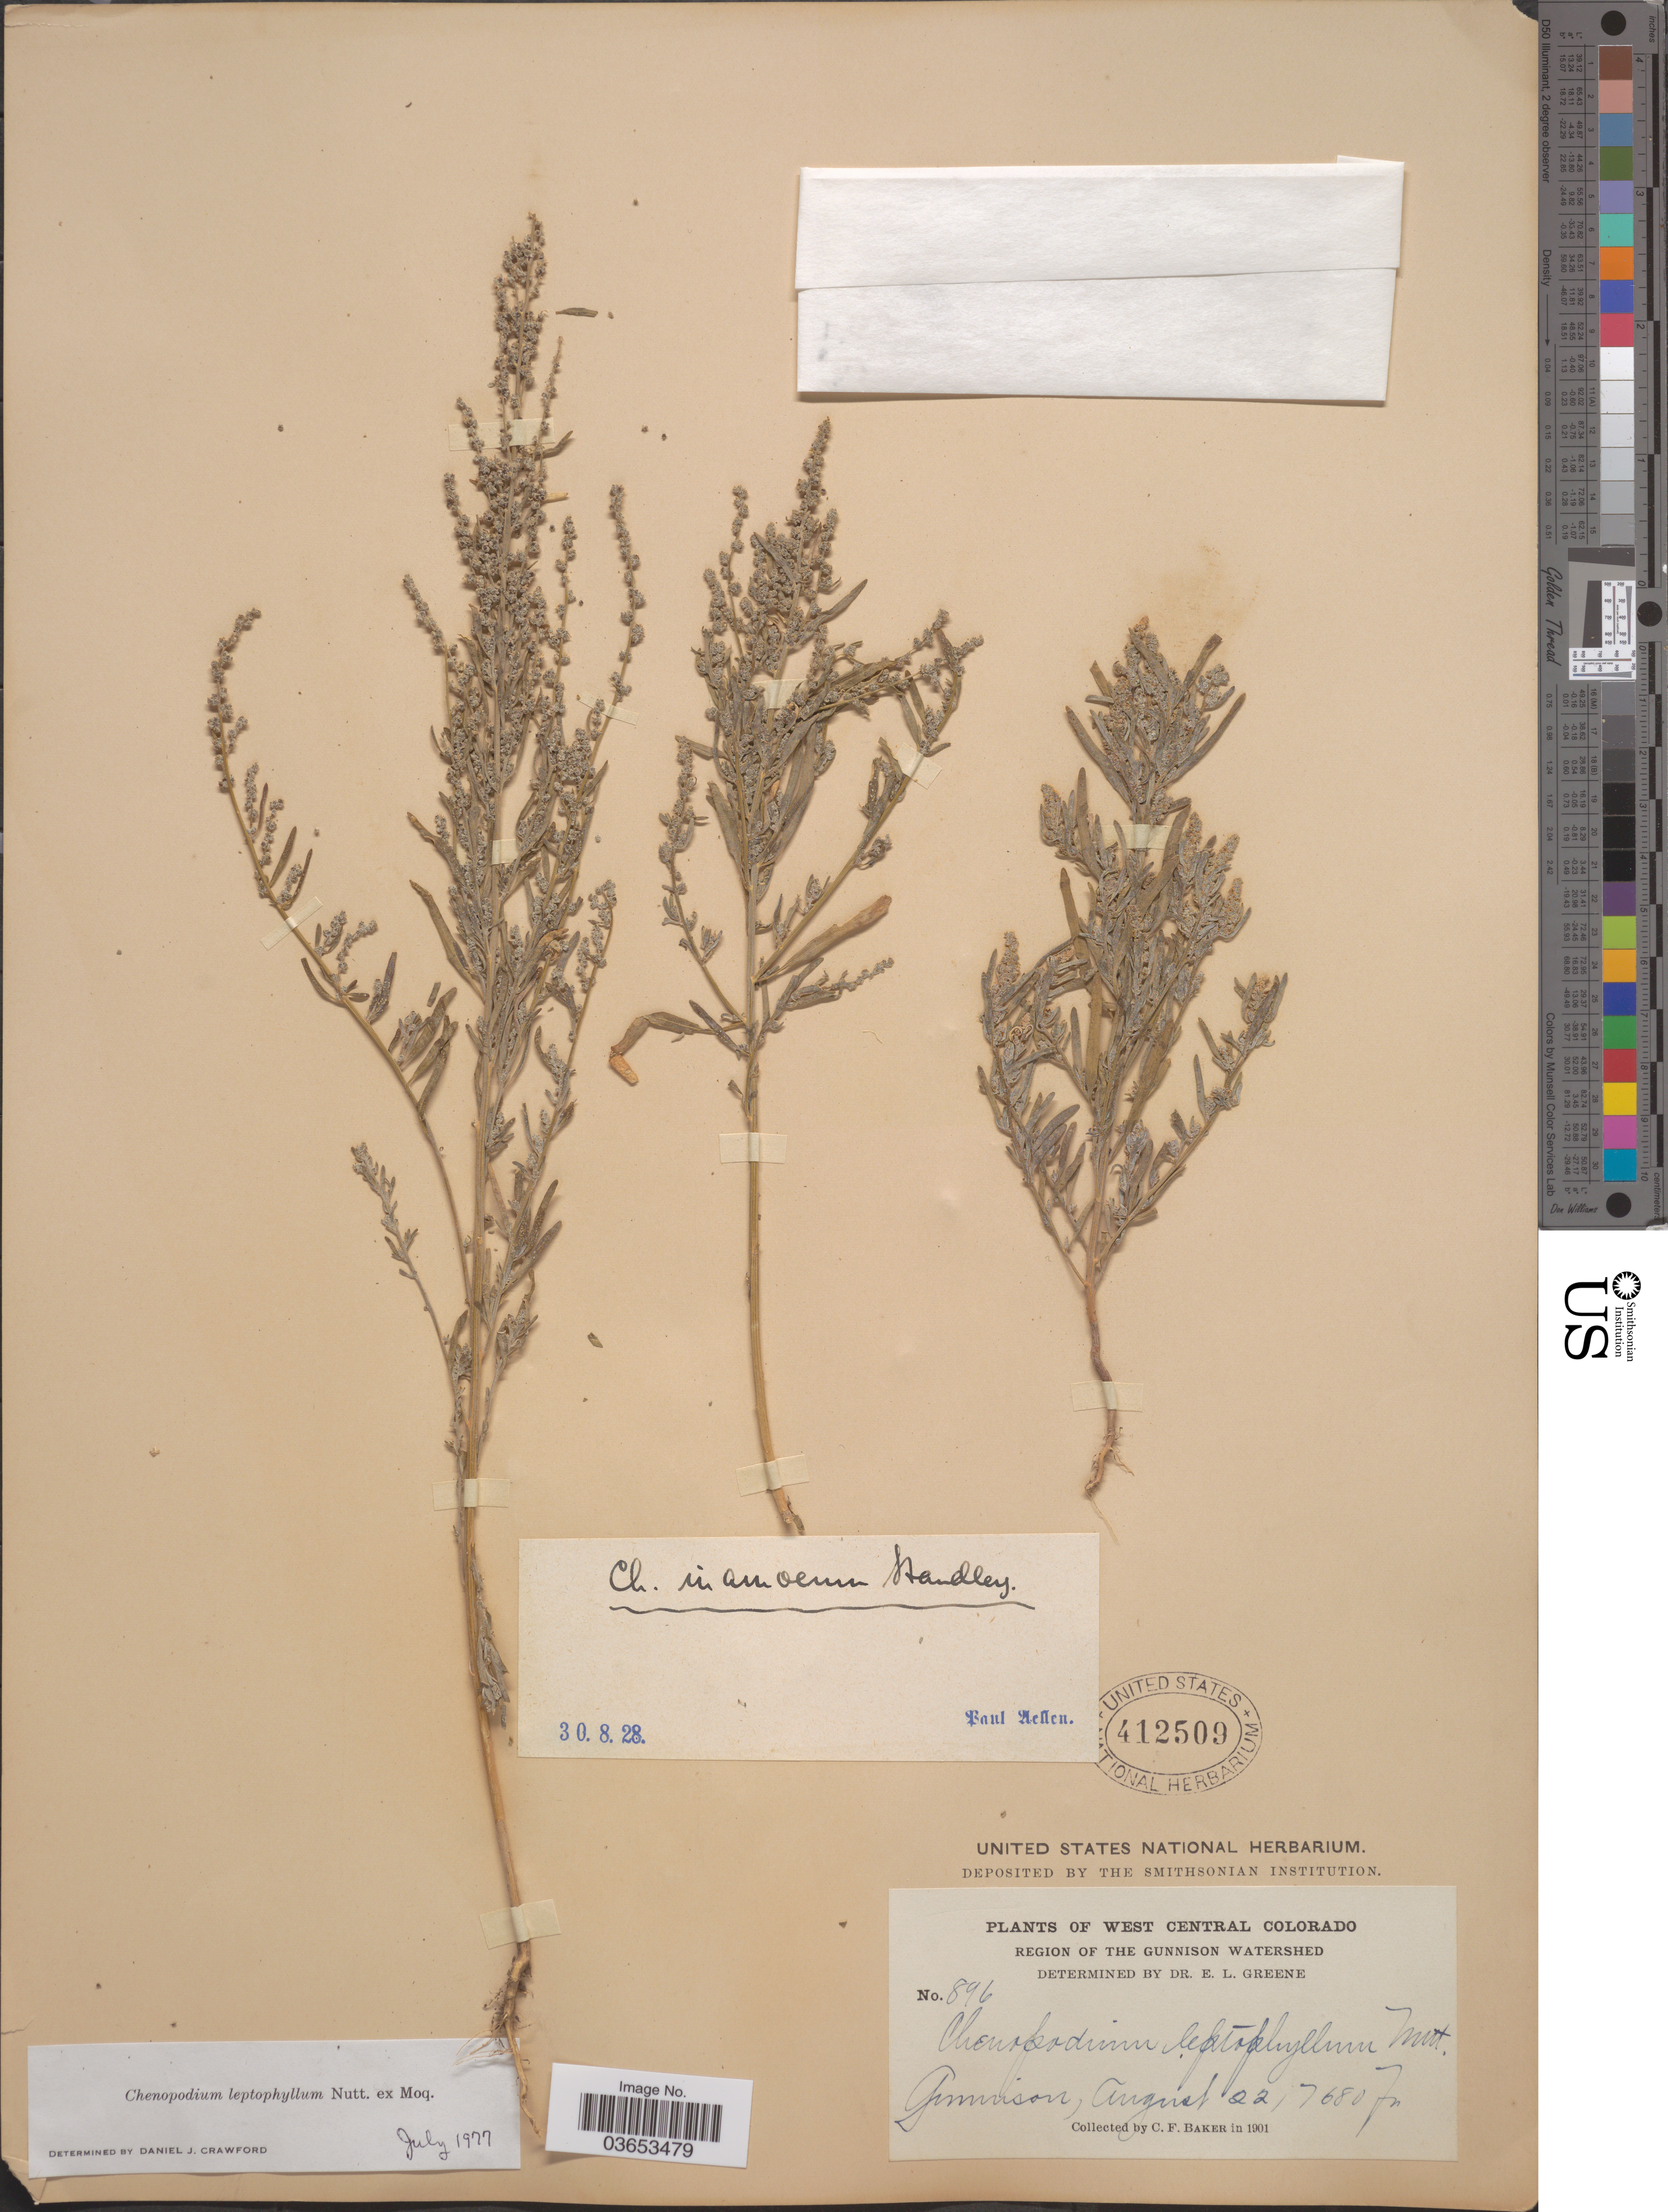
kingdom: Plantae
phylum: Tracheophyta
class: Magnoliopsida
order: Caryophyllales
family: Amaranthaceae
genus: Chenopodium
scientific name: Chenopodium leptophyllum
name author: (Moq.) Nutt. ex S. Watson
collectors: C. F. Baker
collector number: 896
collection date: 1901-08-22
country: United States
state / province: Colorado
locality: West Central Colorado. Region of the Gunnison Watershed. Gunnison.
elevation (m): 2341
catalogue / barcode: US 412509